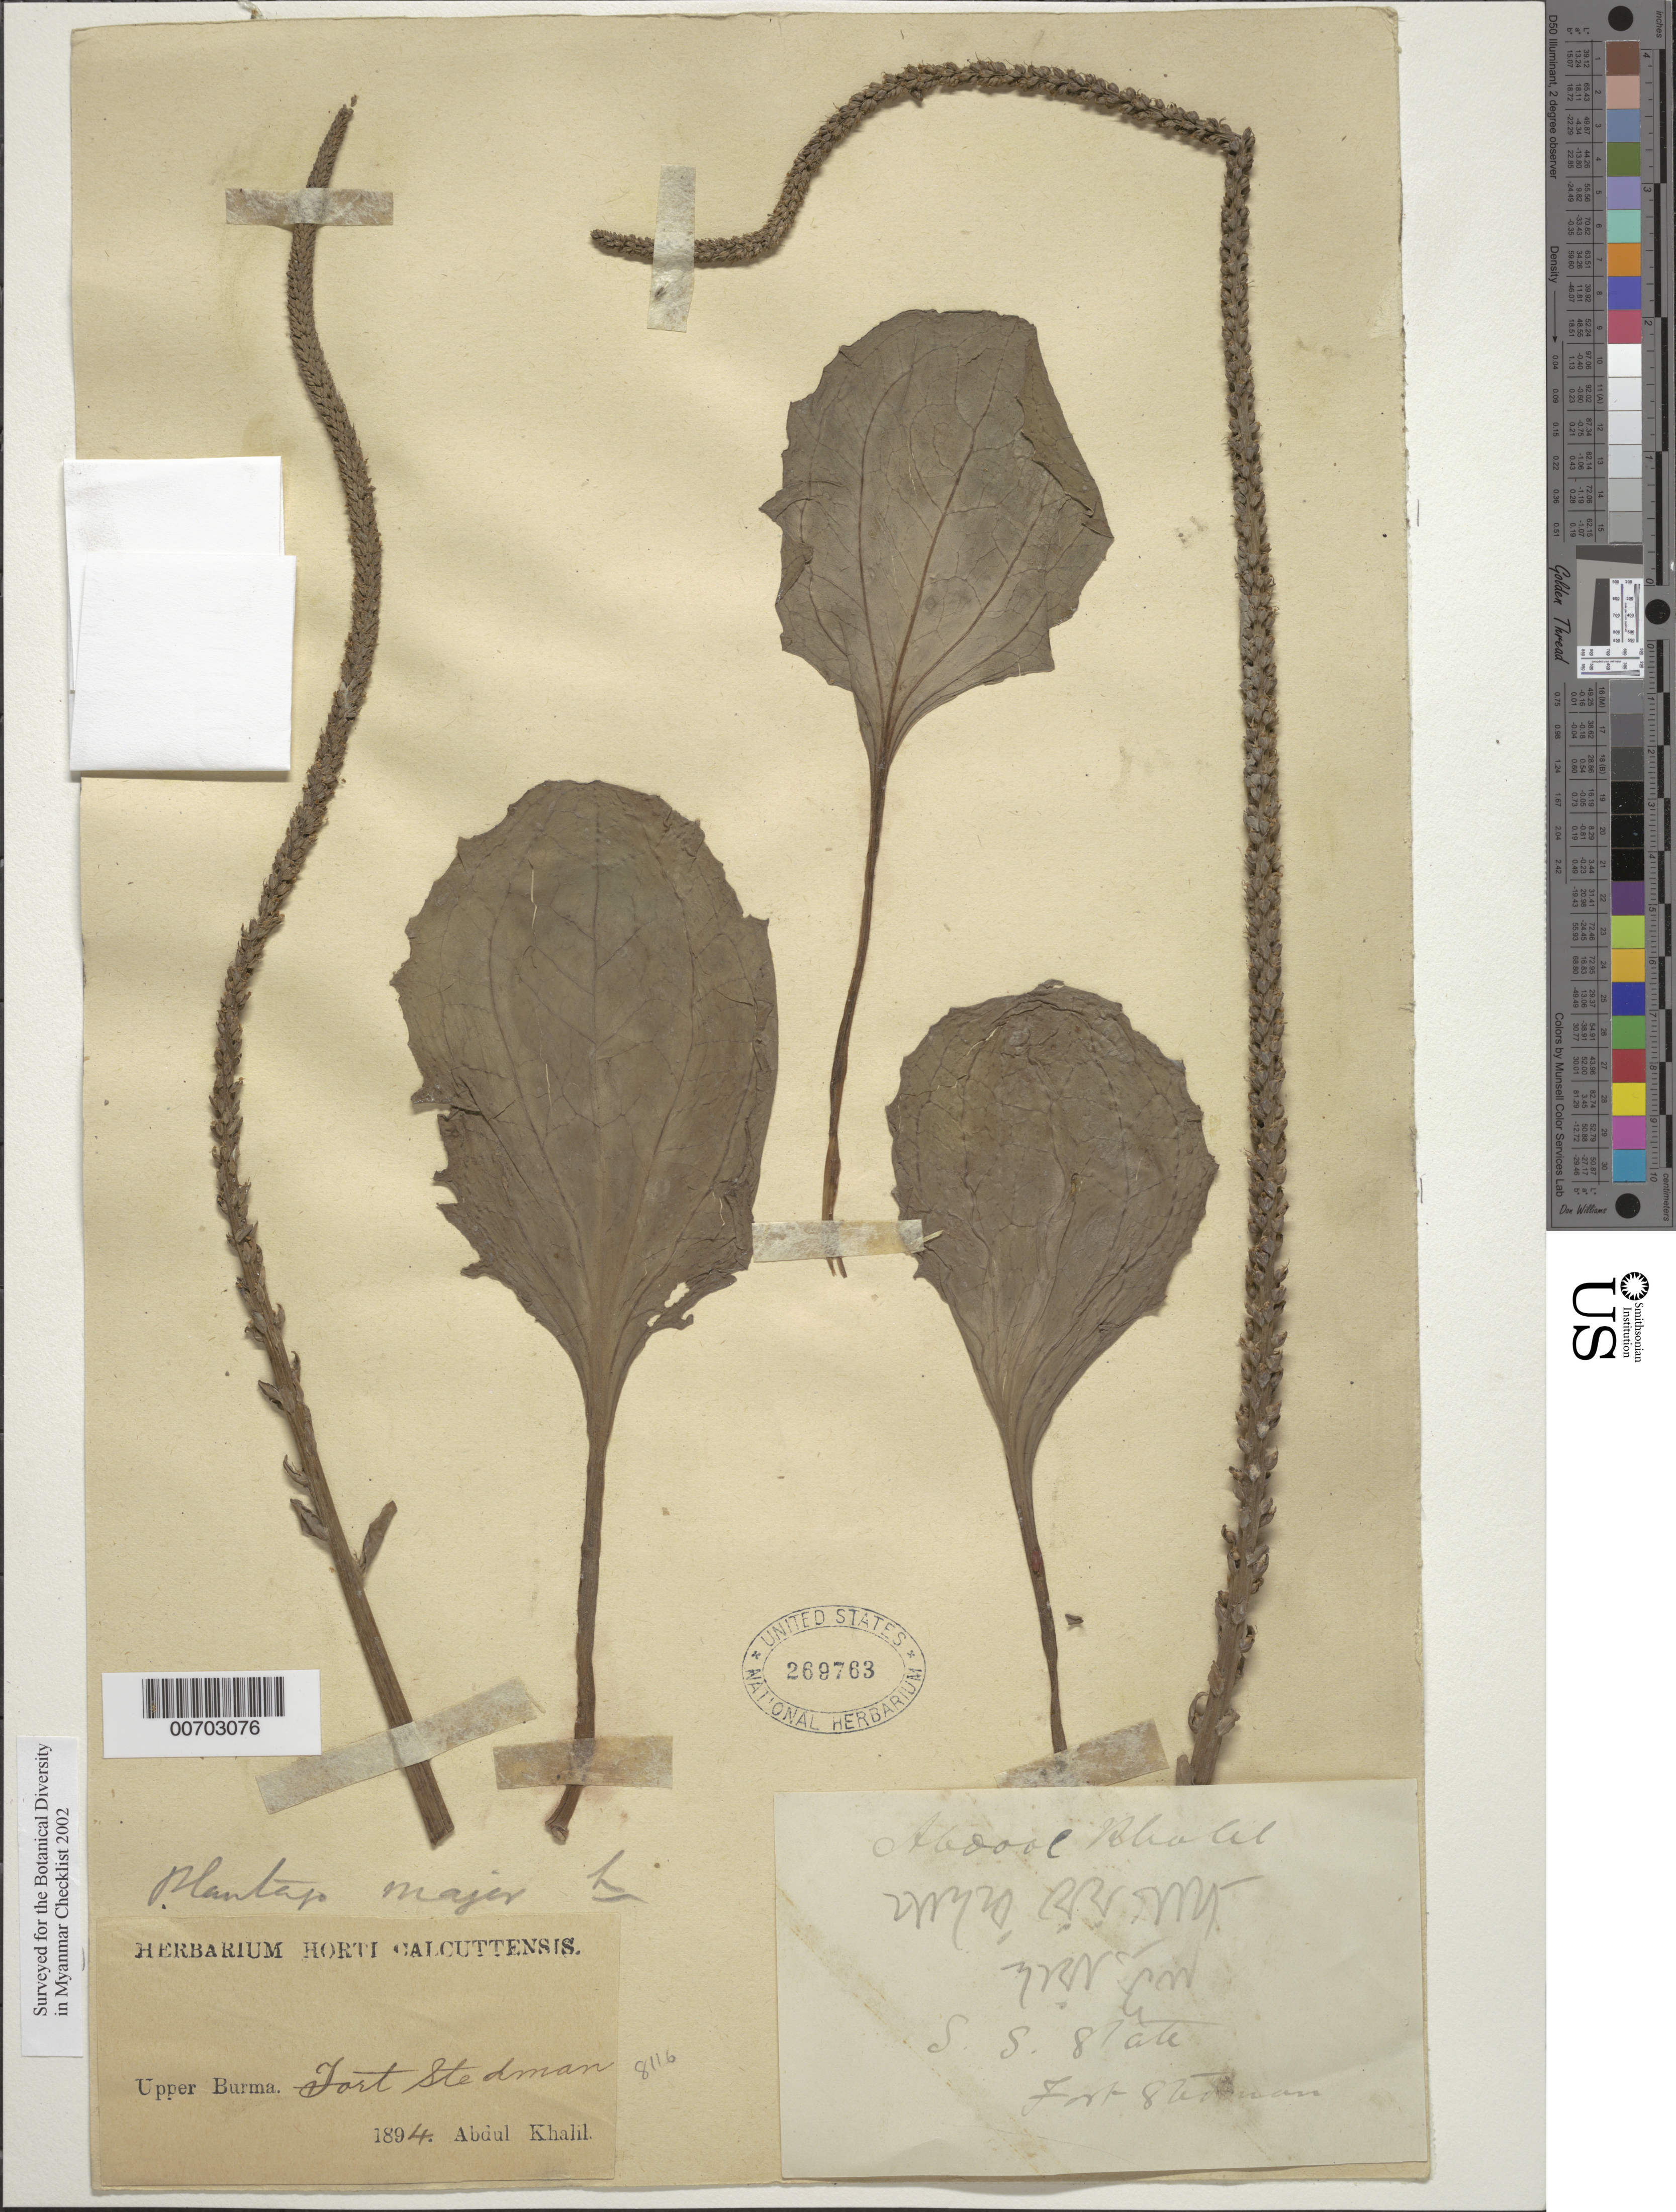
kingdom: Plantae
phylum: Tracheophyta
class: Magnoliopsida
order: Lamiales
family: Plantaginaceae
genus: Plantago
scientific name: Plantago major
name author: L.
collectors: A. Khalil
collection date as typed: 1894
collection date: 1894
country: Myanmar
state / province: Shan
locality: Fort Stedman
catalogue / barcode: US 269763